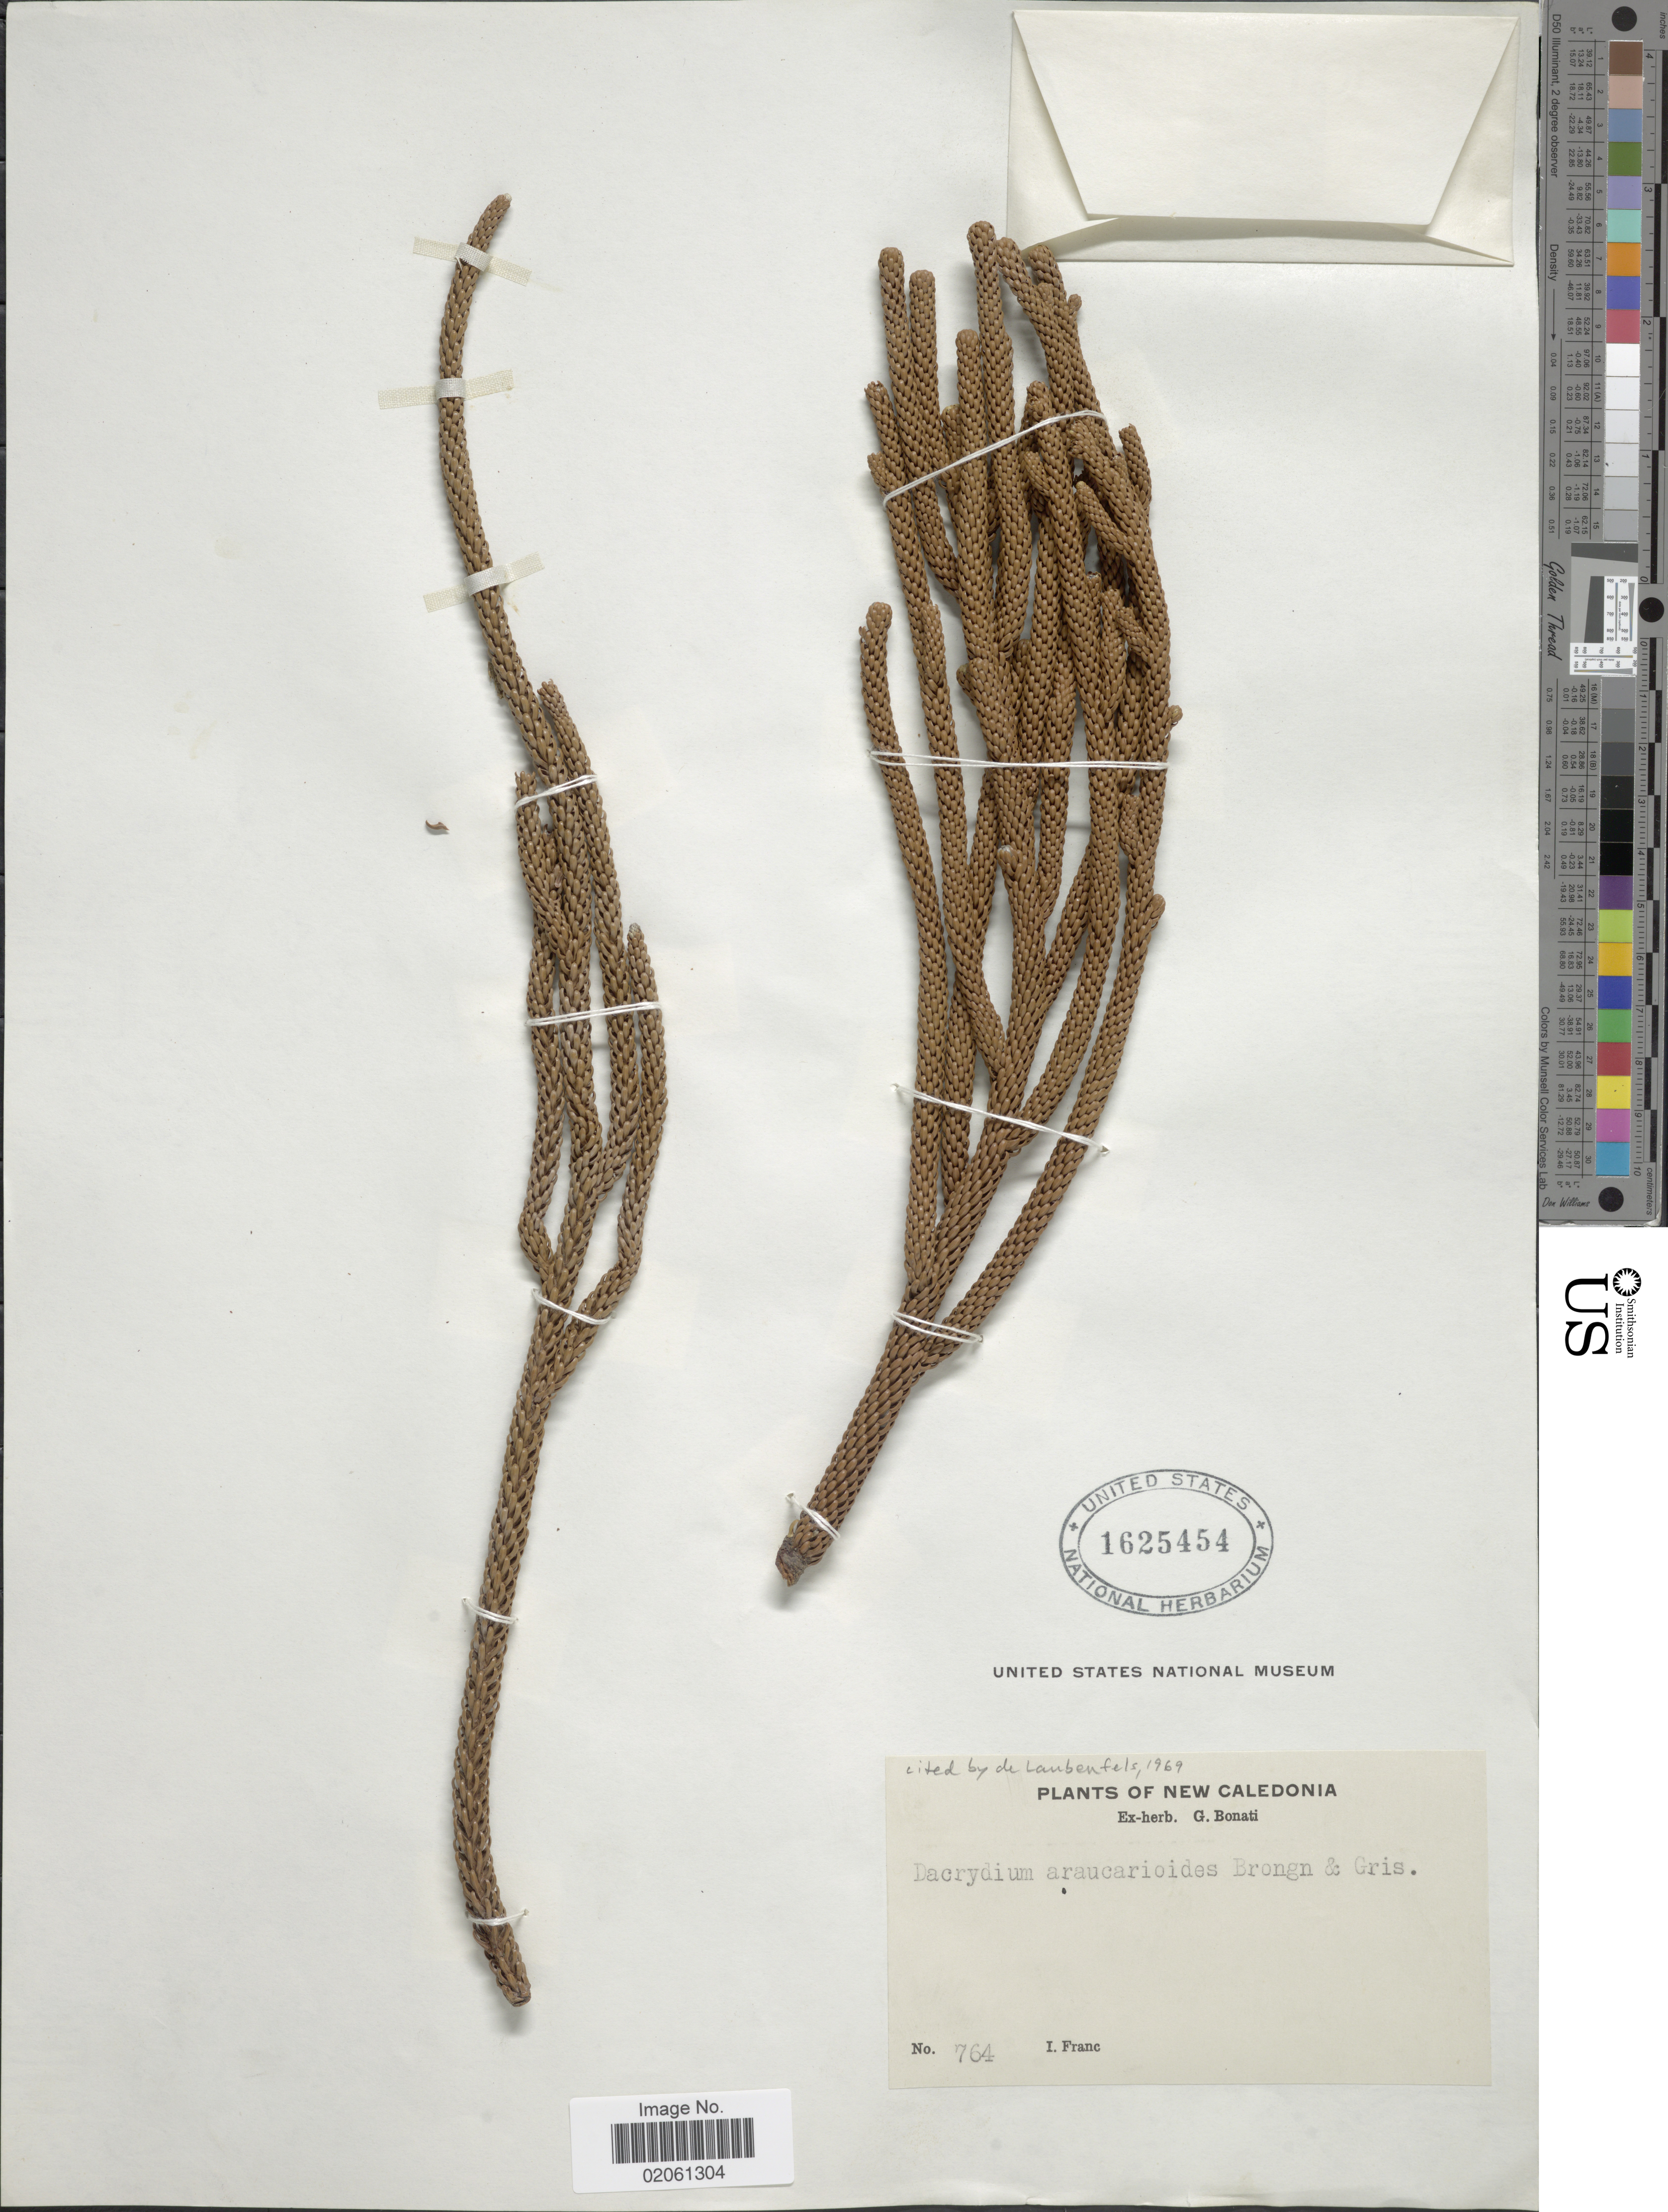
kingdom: Plantae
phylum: Tracheophyta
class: Ginkgoopsida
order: Ginkgoales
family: Ginkgoaceae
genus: Ginkgo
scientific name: Ginkgo biloba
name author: L.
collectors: I. Franc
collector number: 764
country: New Caledonia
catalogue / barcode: US 1625454